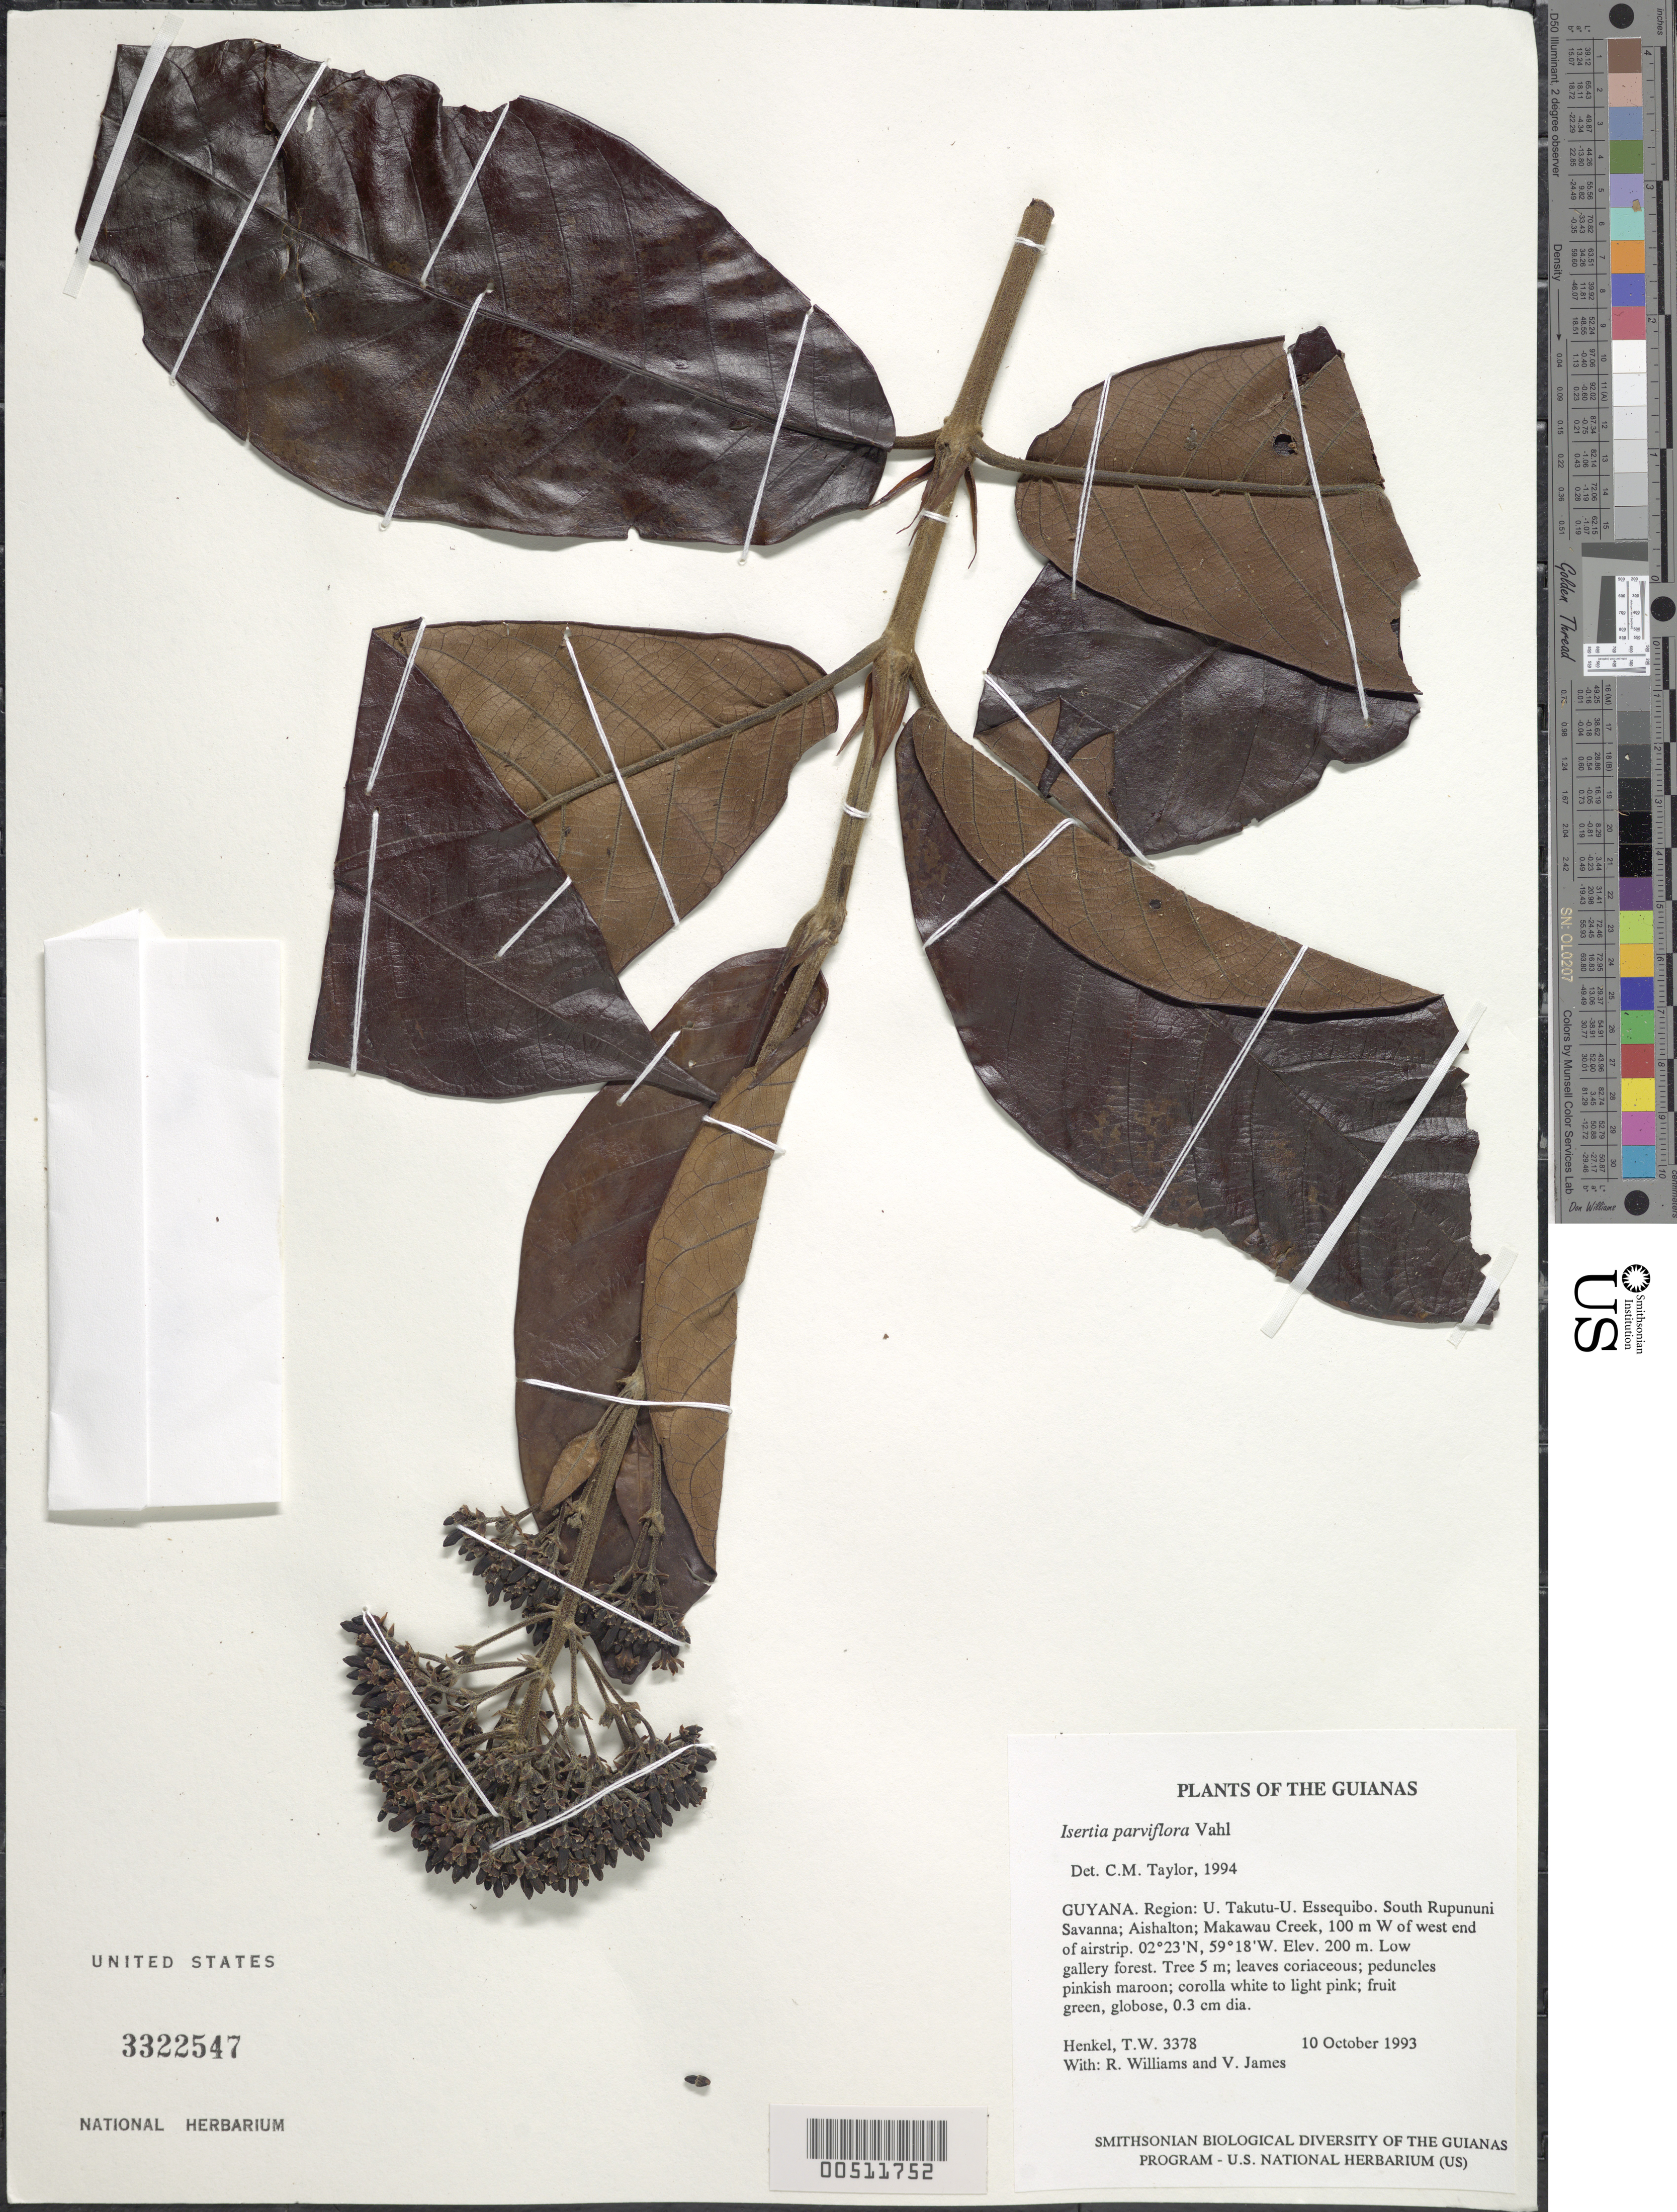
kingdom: Plantae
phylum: Tracheophyta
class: Magnoliopsida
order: Gentianales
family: Rubiaceae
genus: Isertia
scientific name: Isertia parviflora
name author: Vahl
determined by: Taylor, Charlotte M.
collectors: T. Henkel, R. Williams & V. James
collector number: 3378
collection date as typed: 10 October 1993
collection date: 1993-10-10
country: Guyana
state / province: U. Takutu-U. Essequibo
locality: South Rupununi Savanna; Aishalton; Makawau Creek, 100 m W of west end of airstrip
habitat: Low gallery forest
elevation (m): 200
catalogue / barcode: US 3322547